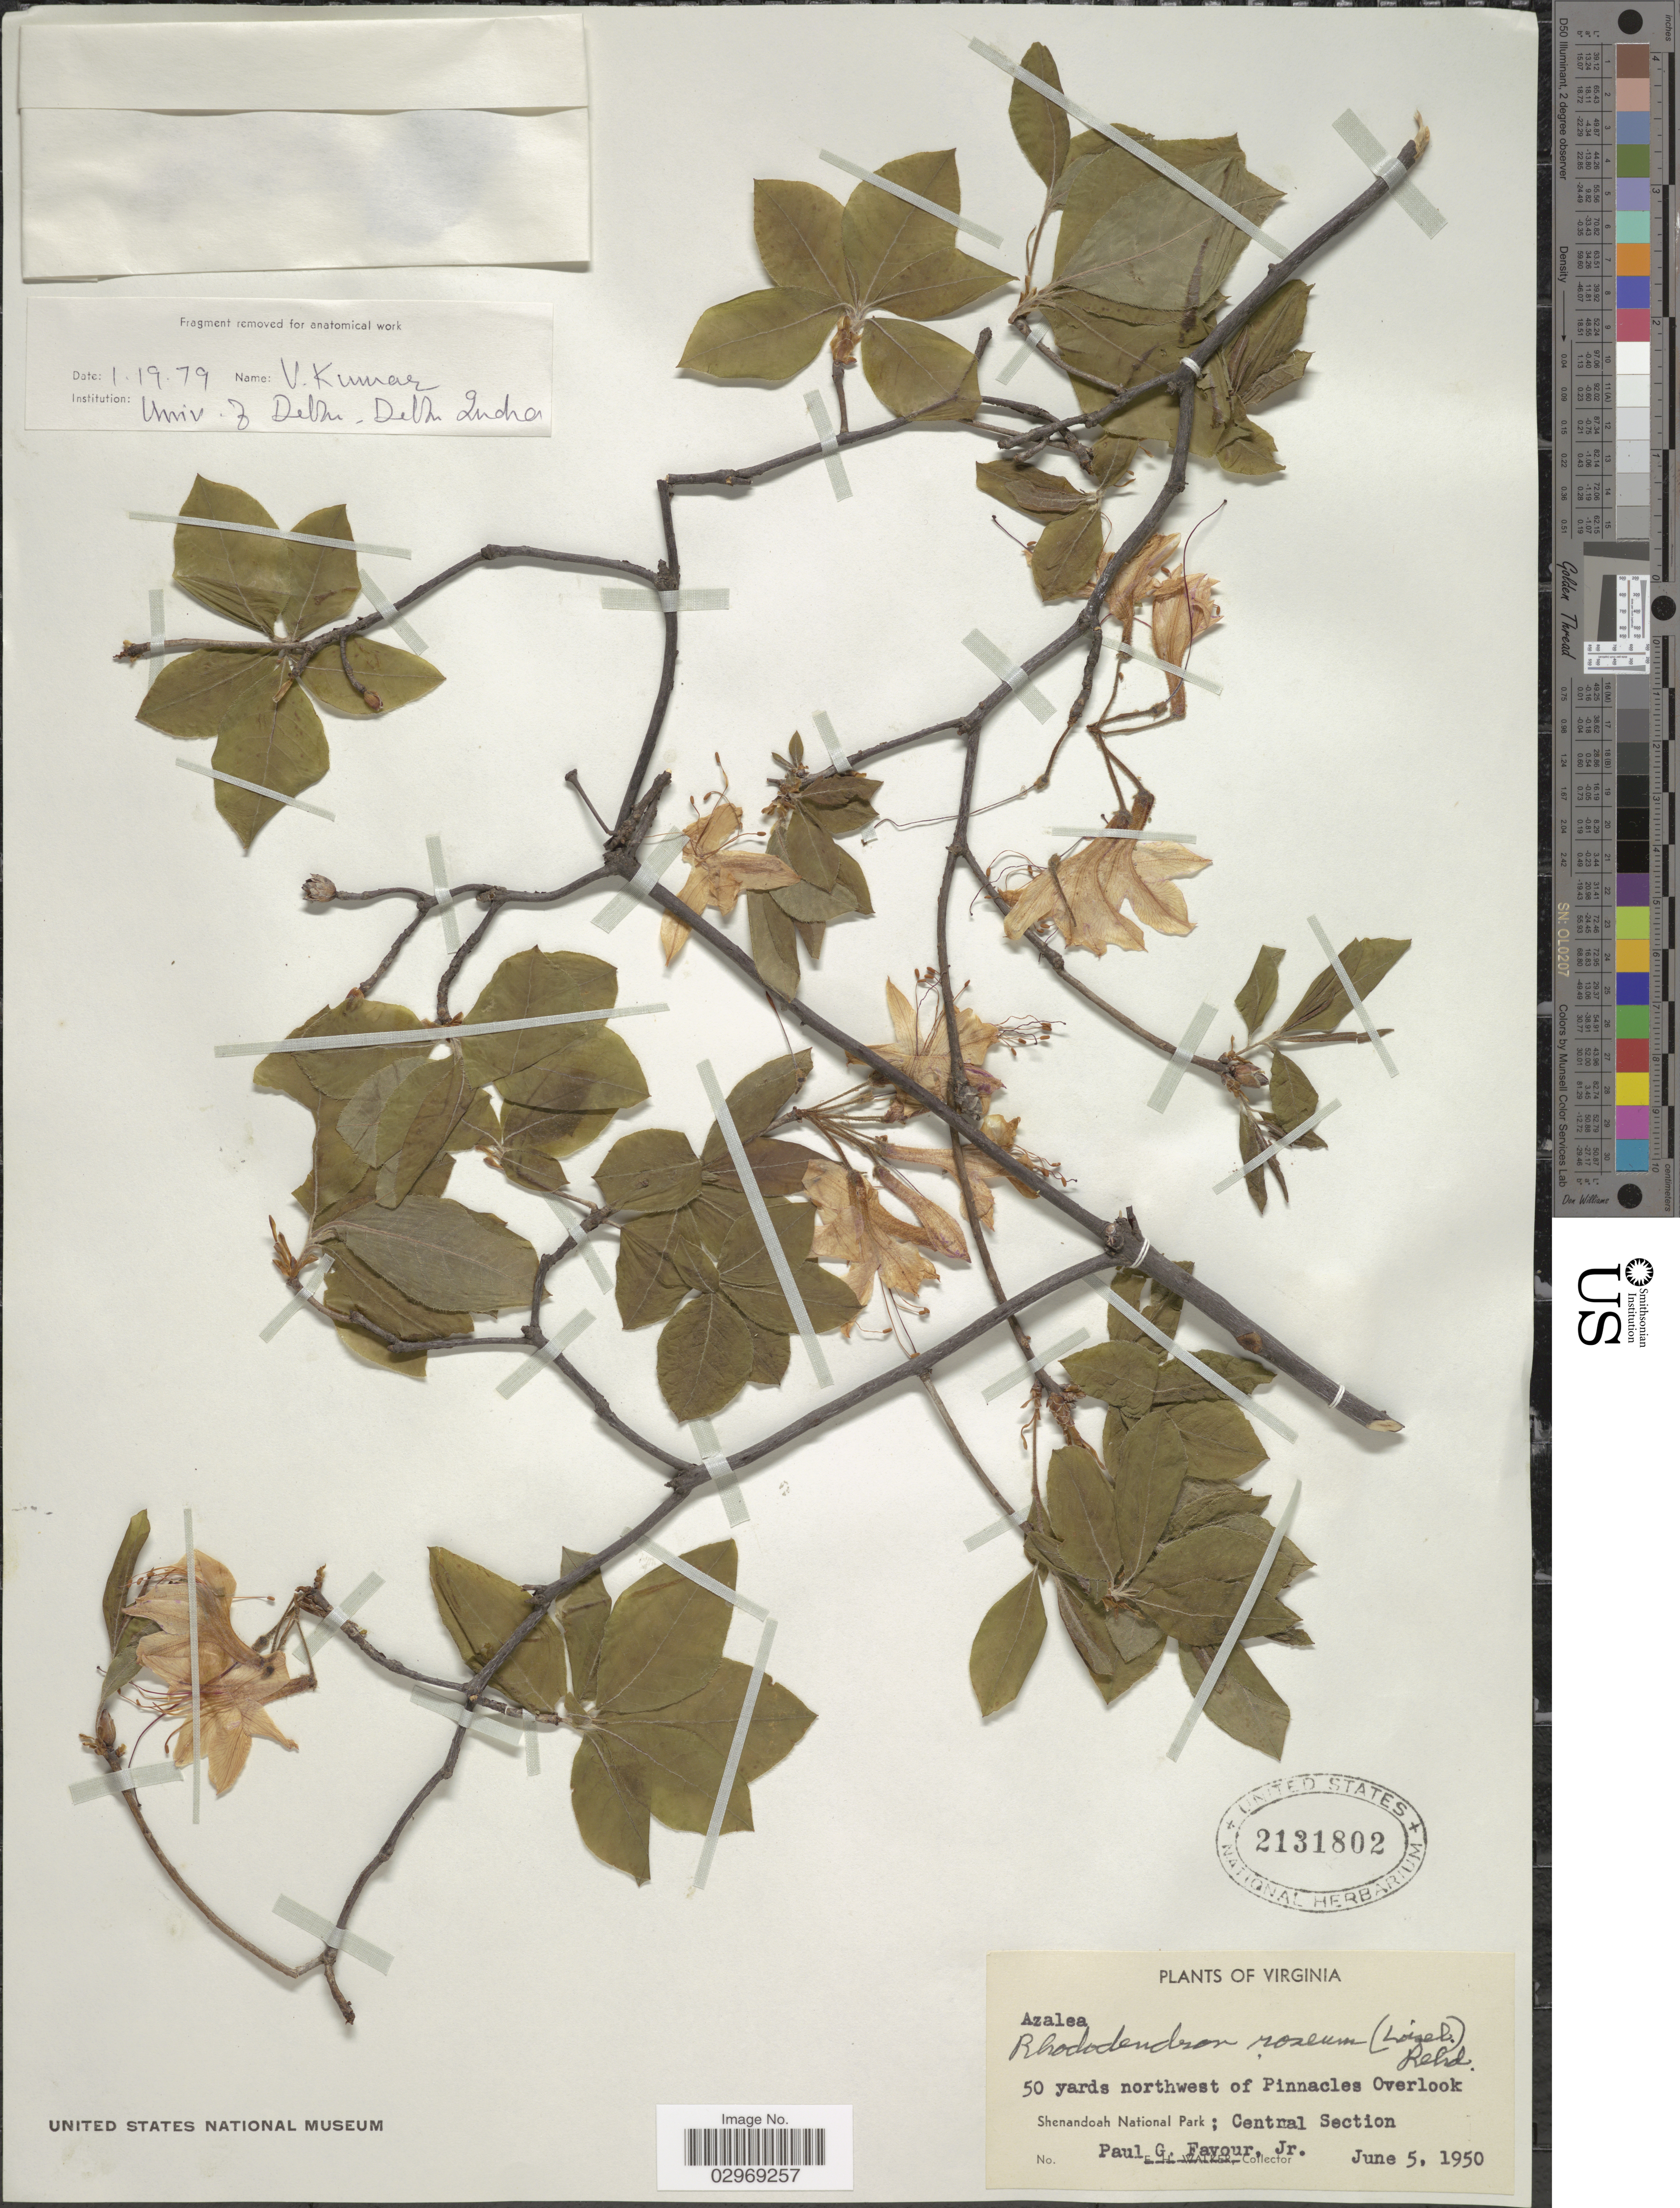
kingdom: Plantae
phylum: Tracheophyta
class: Magnoliopsida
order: Ericales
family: Ericaceae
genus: Rhododendron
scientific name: Rhododendron roseum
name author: (Loisel.) Rehder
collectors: P. Favour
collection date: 1950-06-05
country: United States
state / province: Virginia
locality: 50 yards northwest of Pinnacles Overlook. Shenandoah National Park; Central Section.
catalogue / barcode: US 2131802